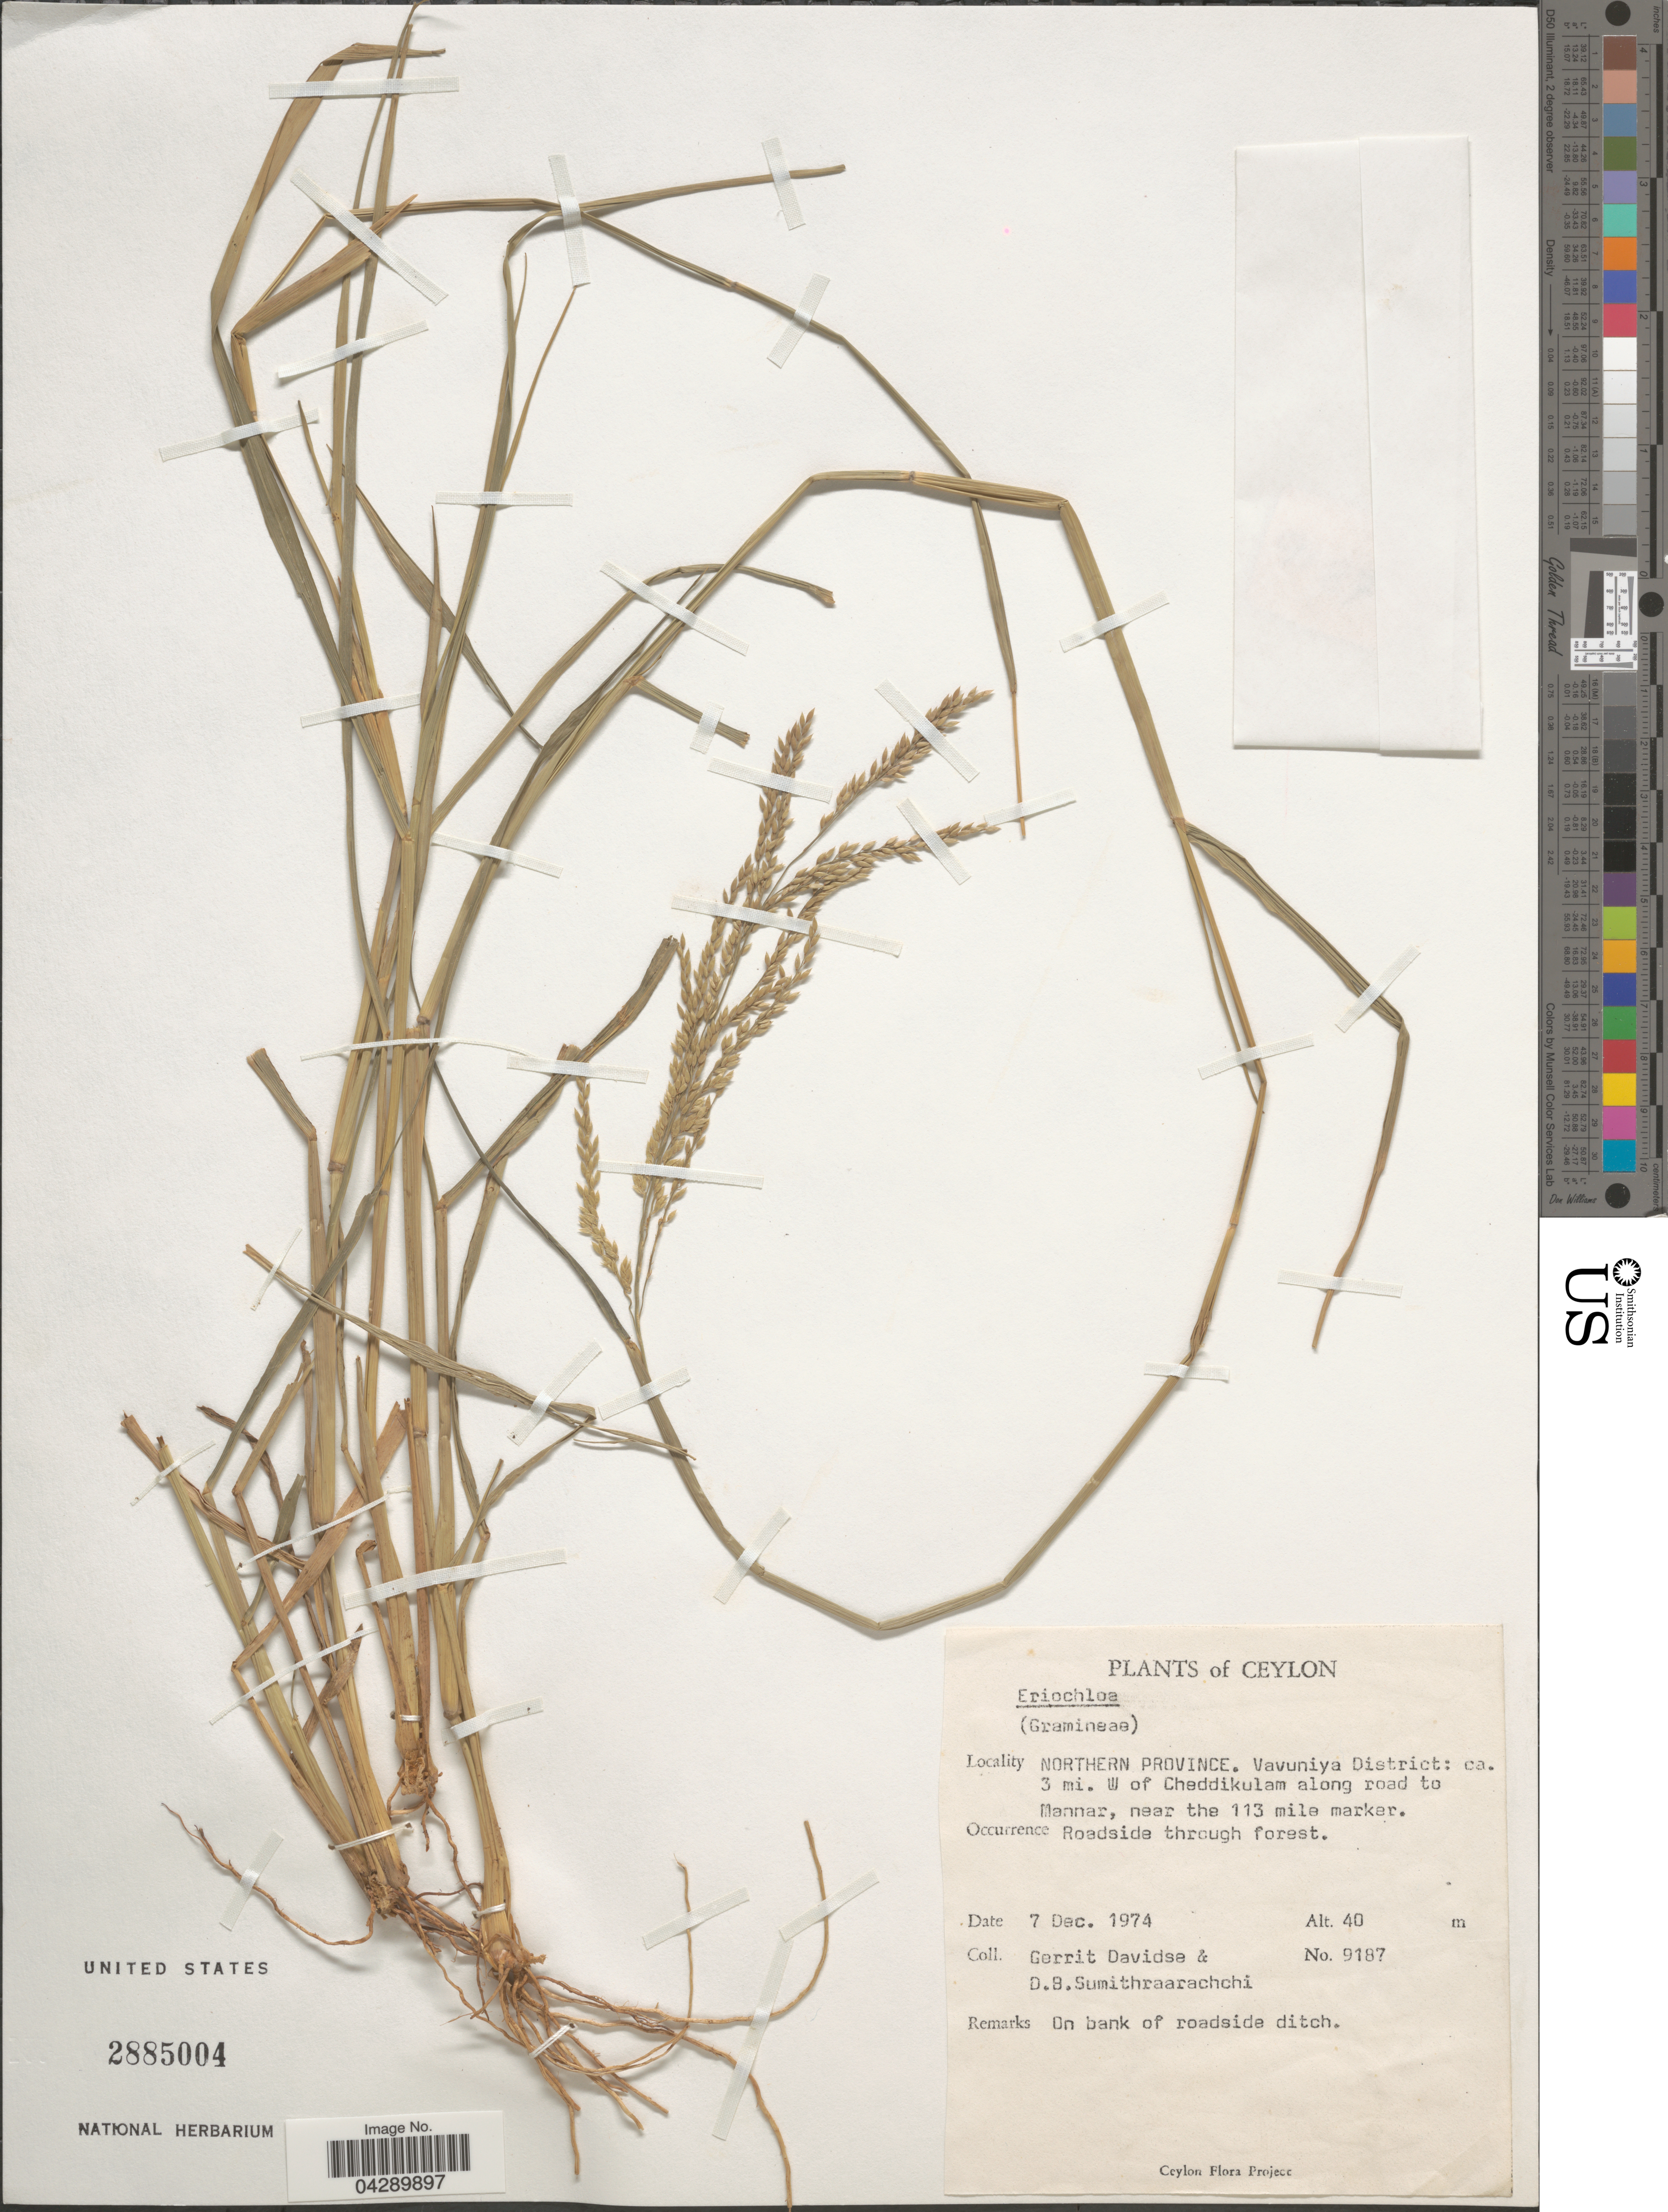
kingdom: Plantae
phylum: Tracheophyta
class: Liliopsida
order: Poales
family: Poaceae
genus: Eriochloa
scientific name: Eriochloa sp.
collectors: G. Davidse & D. B. Sumithraarachchi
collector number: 9187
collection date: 1974-12-07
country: Sri Lanka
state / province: Northern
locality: Ceylon. Vavuniya District: ca. 3 mi. W of Cheddikulam along road to Mannar, near the 113 mile marker. Roadside through forest. On bank of roadside ditch.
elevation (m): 40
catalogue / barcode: US 2885004